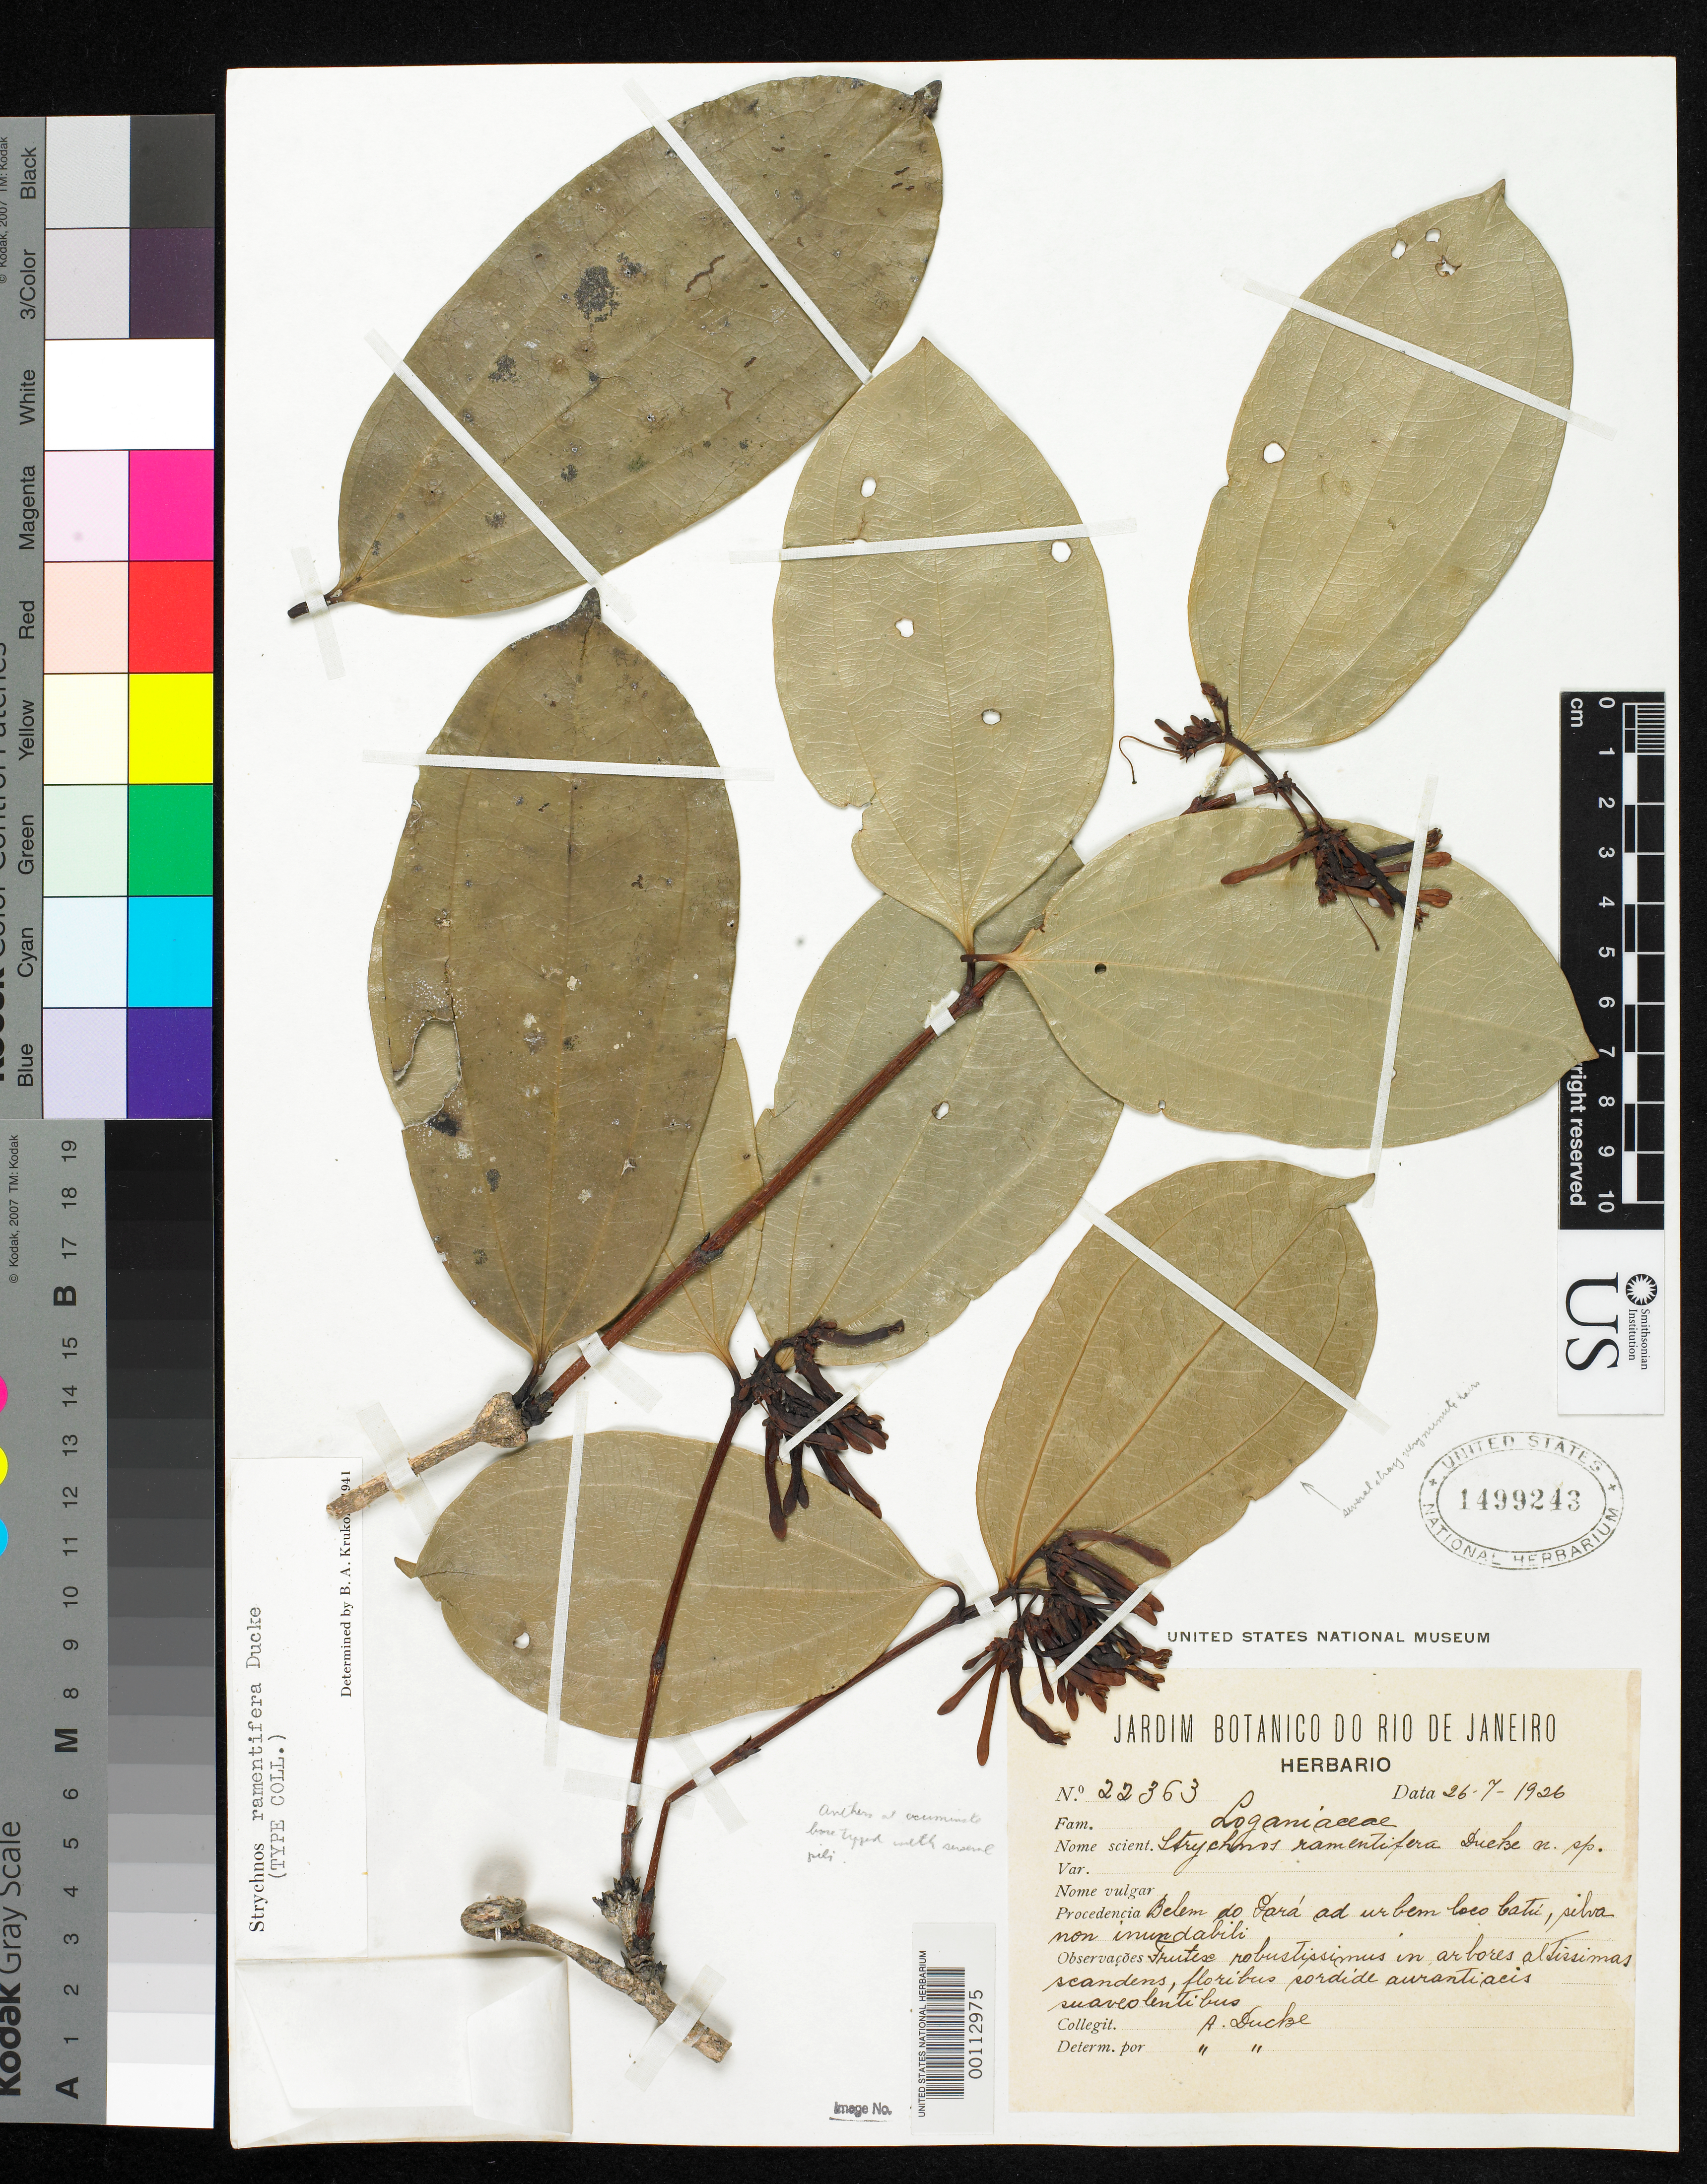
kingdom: Plantae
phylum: Tracheophyta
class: Magnoliopsida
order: Gentianales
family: Loganiaceae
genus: Strychnos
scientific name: Strychnos ramentifera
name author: Ducke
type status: Isotype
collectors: A. Ducke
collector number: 22363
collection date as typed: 26 Jul 1926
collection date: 1926-07-26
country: Brazil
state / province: Pará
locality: Catu, near Belem.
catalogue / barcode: US 1499243